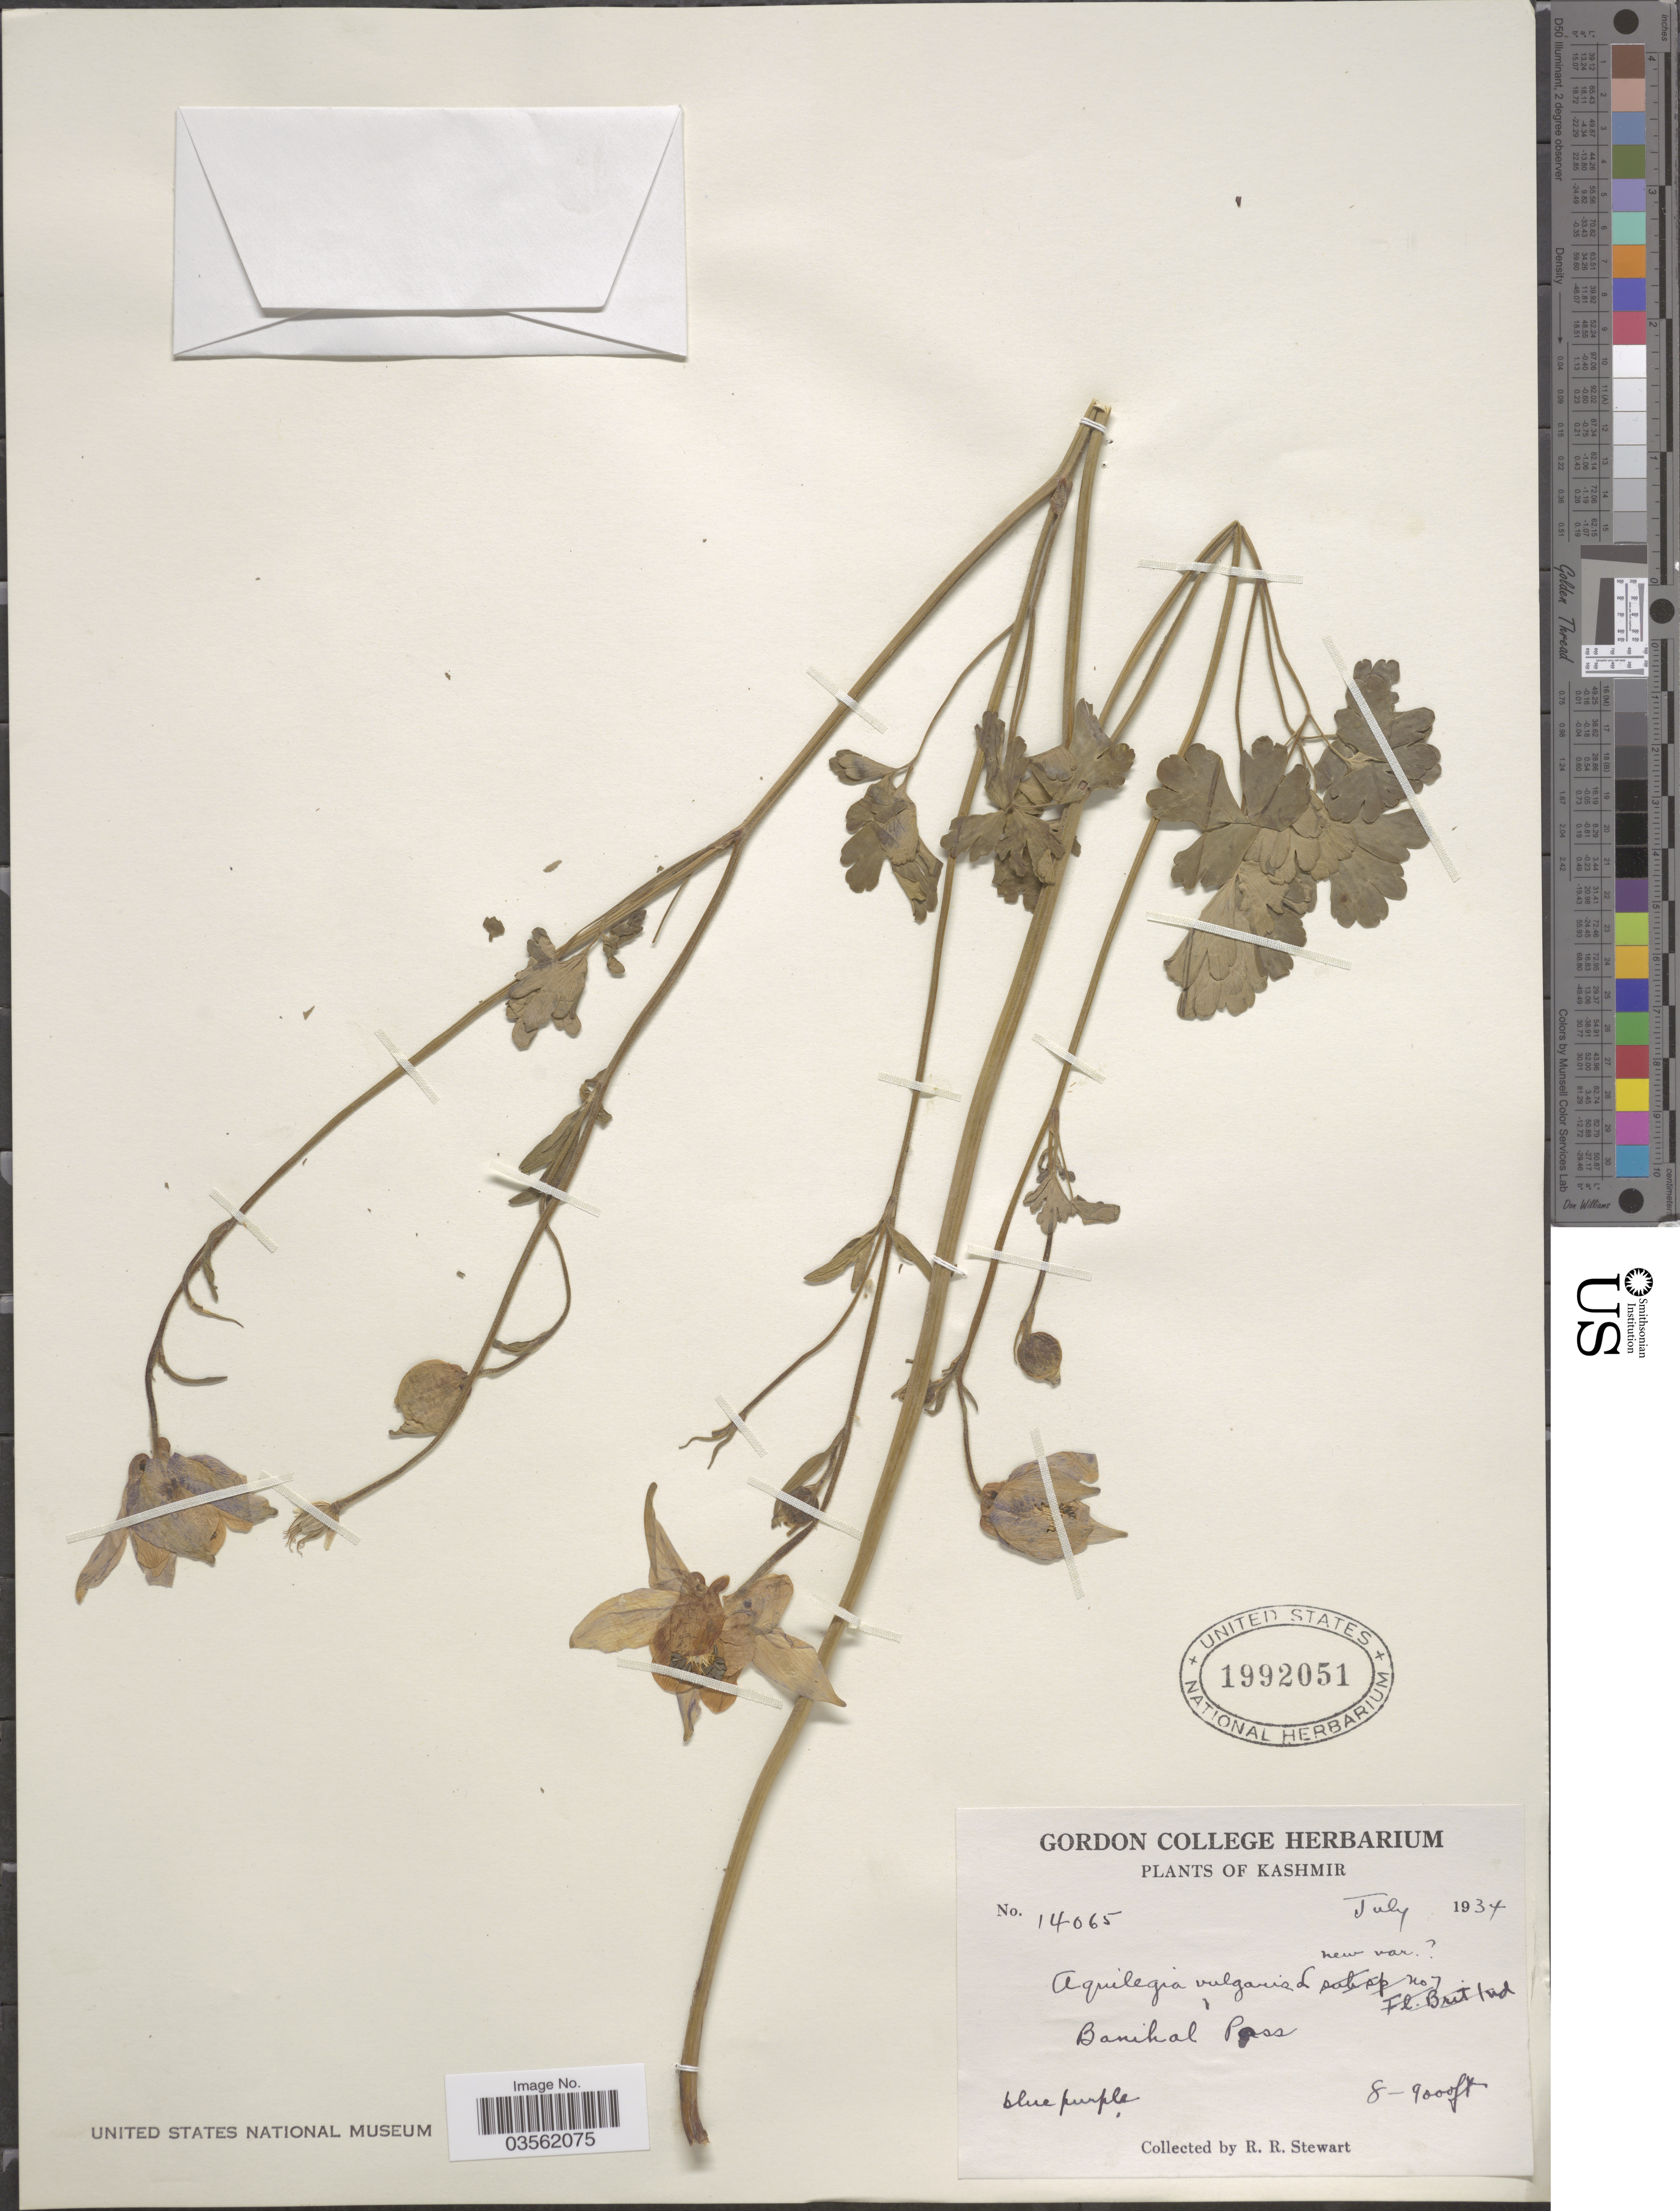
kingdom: Plantae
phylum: Tracheophyta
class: Magnoliopsida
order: Ranunculales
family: Ranunculaceae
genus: Aquilegia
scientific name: Aquilegia vulgaris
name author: L.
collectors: R. Stewart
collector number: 14065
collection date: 1934-07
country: India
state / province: Jammu and Kashmir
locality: Kashmir. Banihal Pass.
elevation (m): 2438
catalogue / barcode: US 1992051